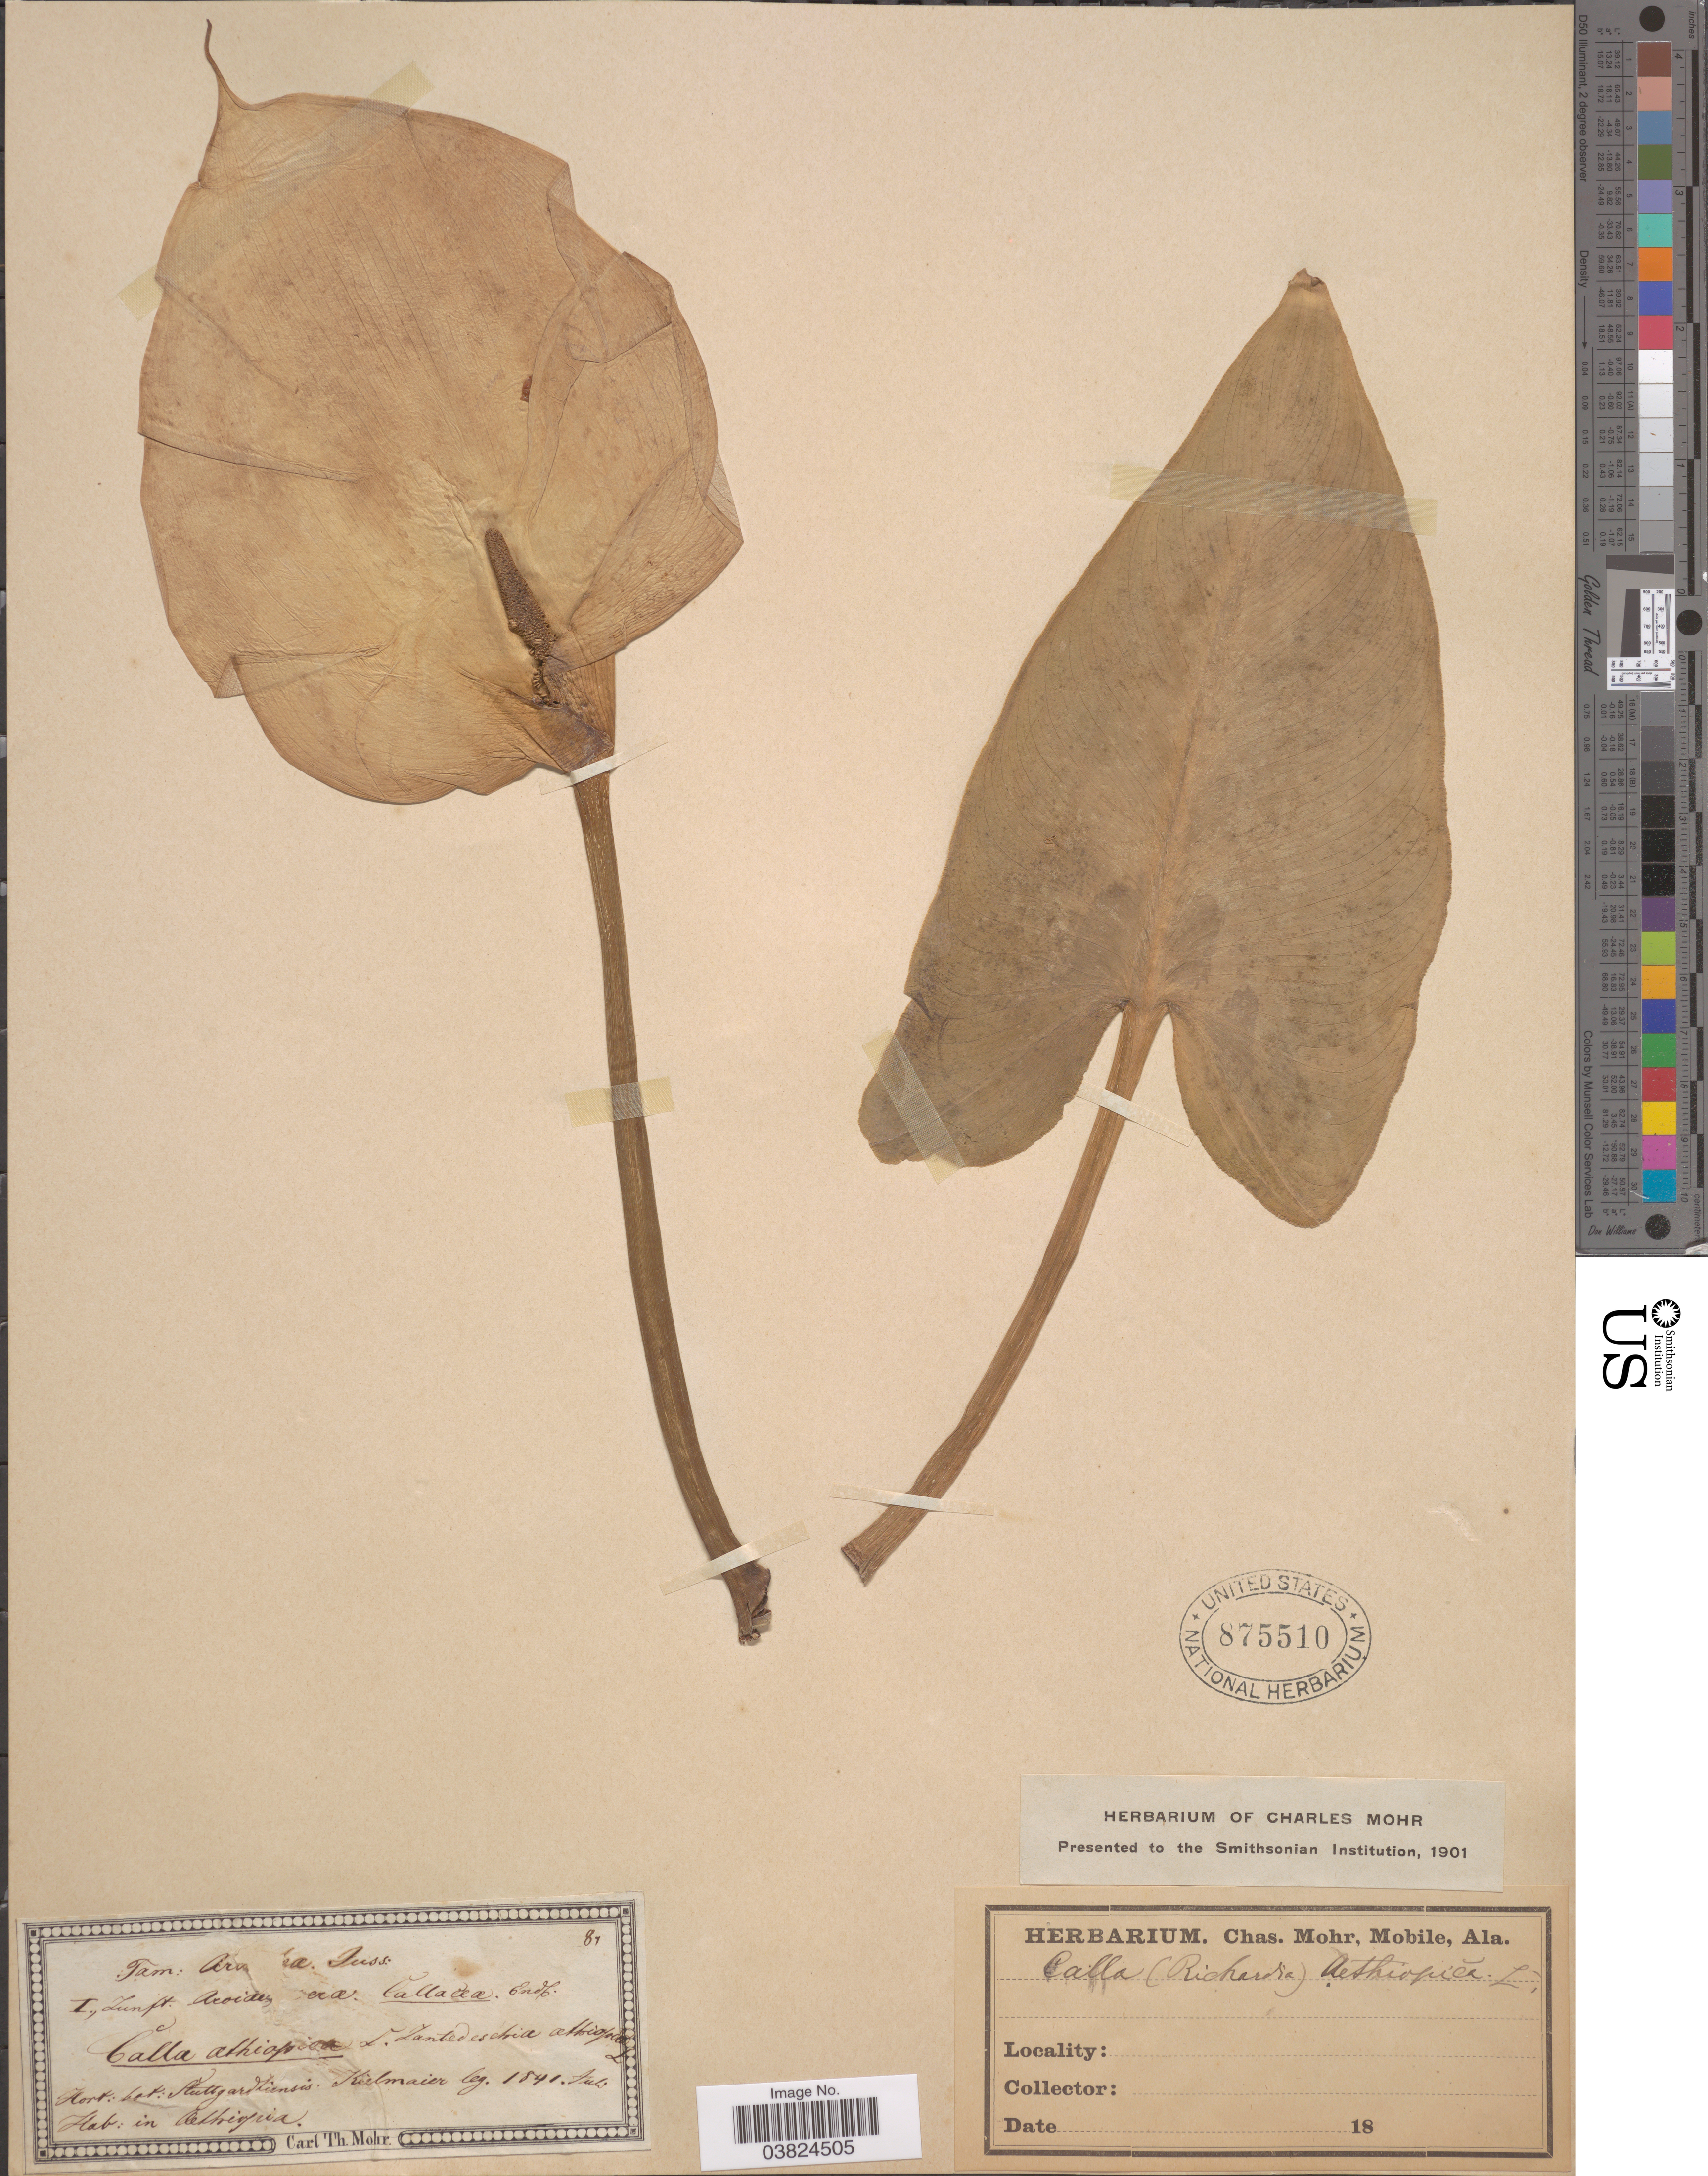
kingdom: Plantae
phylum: Tracheophyta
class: Liliopsida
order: Alismatales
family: Araceae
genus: Zantedeschia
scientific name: Zantedeschia aethiopica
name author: (L.) Spreng.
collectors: Kielmaier, --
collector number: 81*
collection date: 1841-07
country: Germany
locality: Hort. bot. Stuttgardtiensis.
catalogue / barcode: US 875510